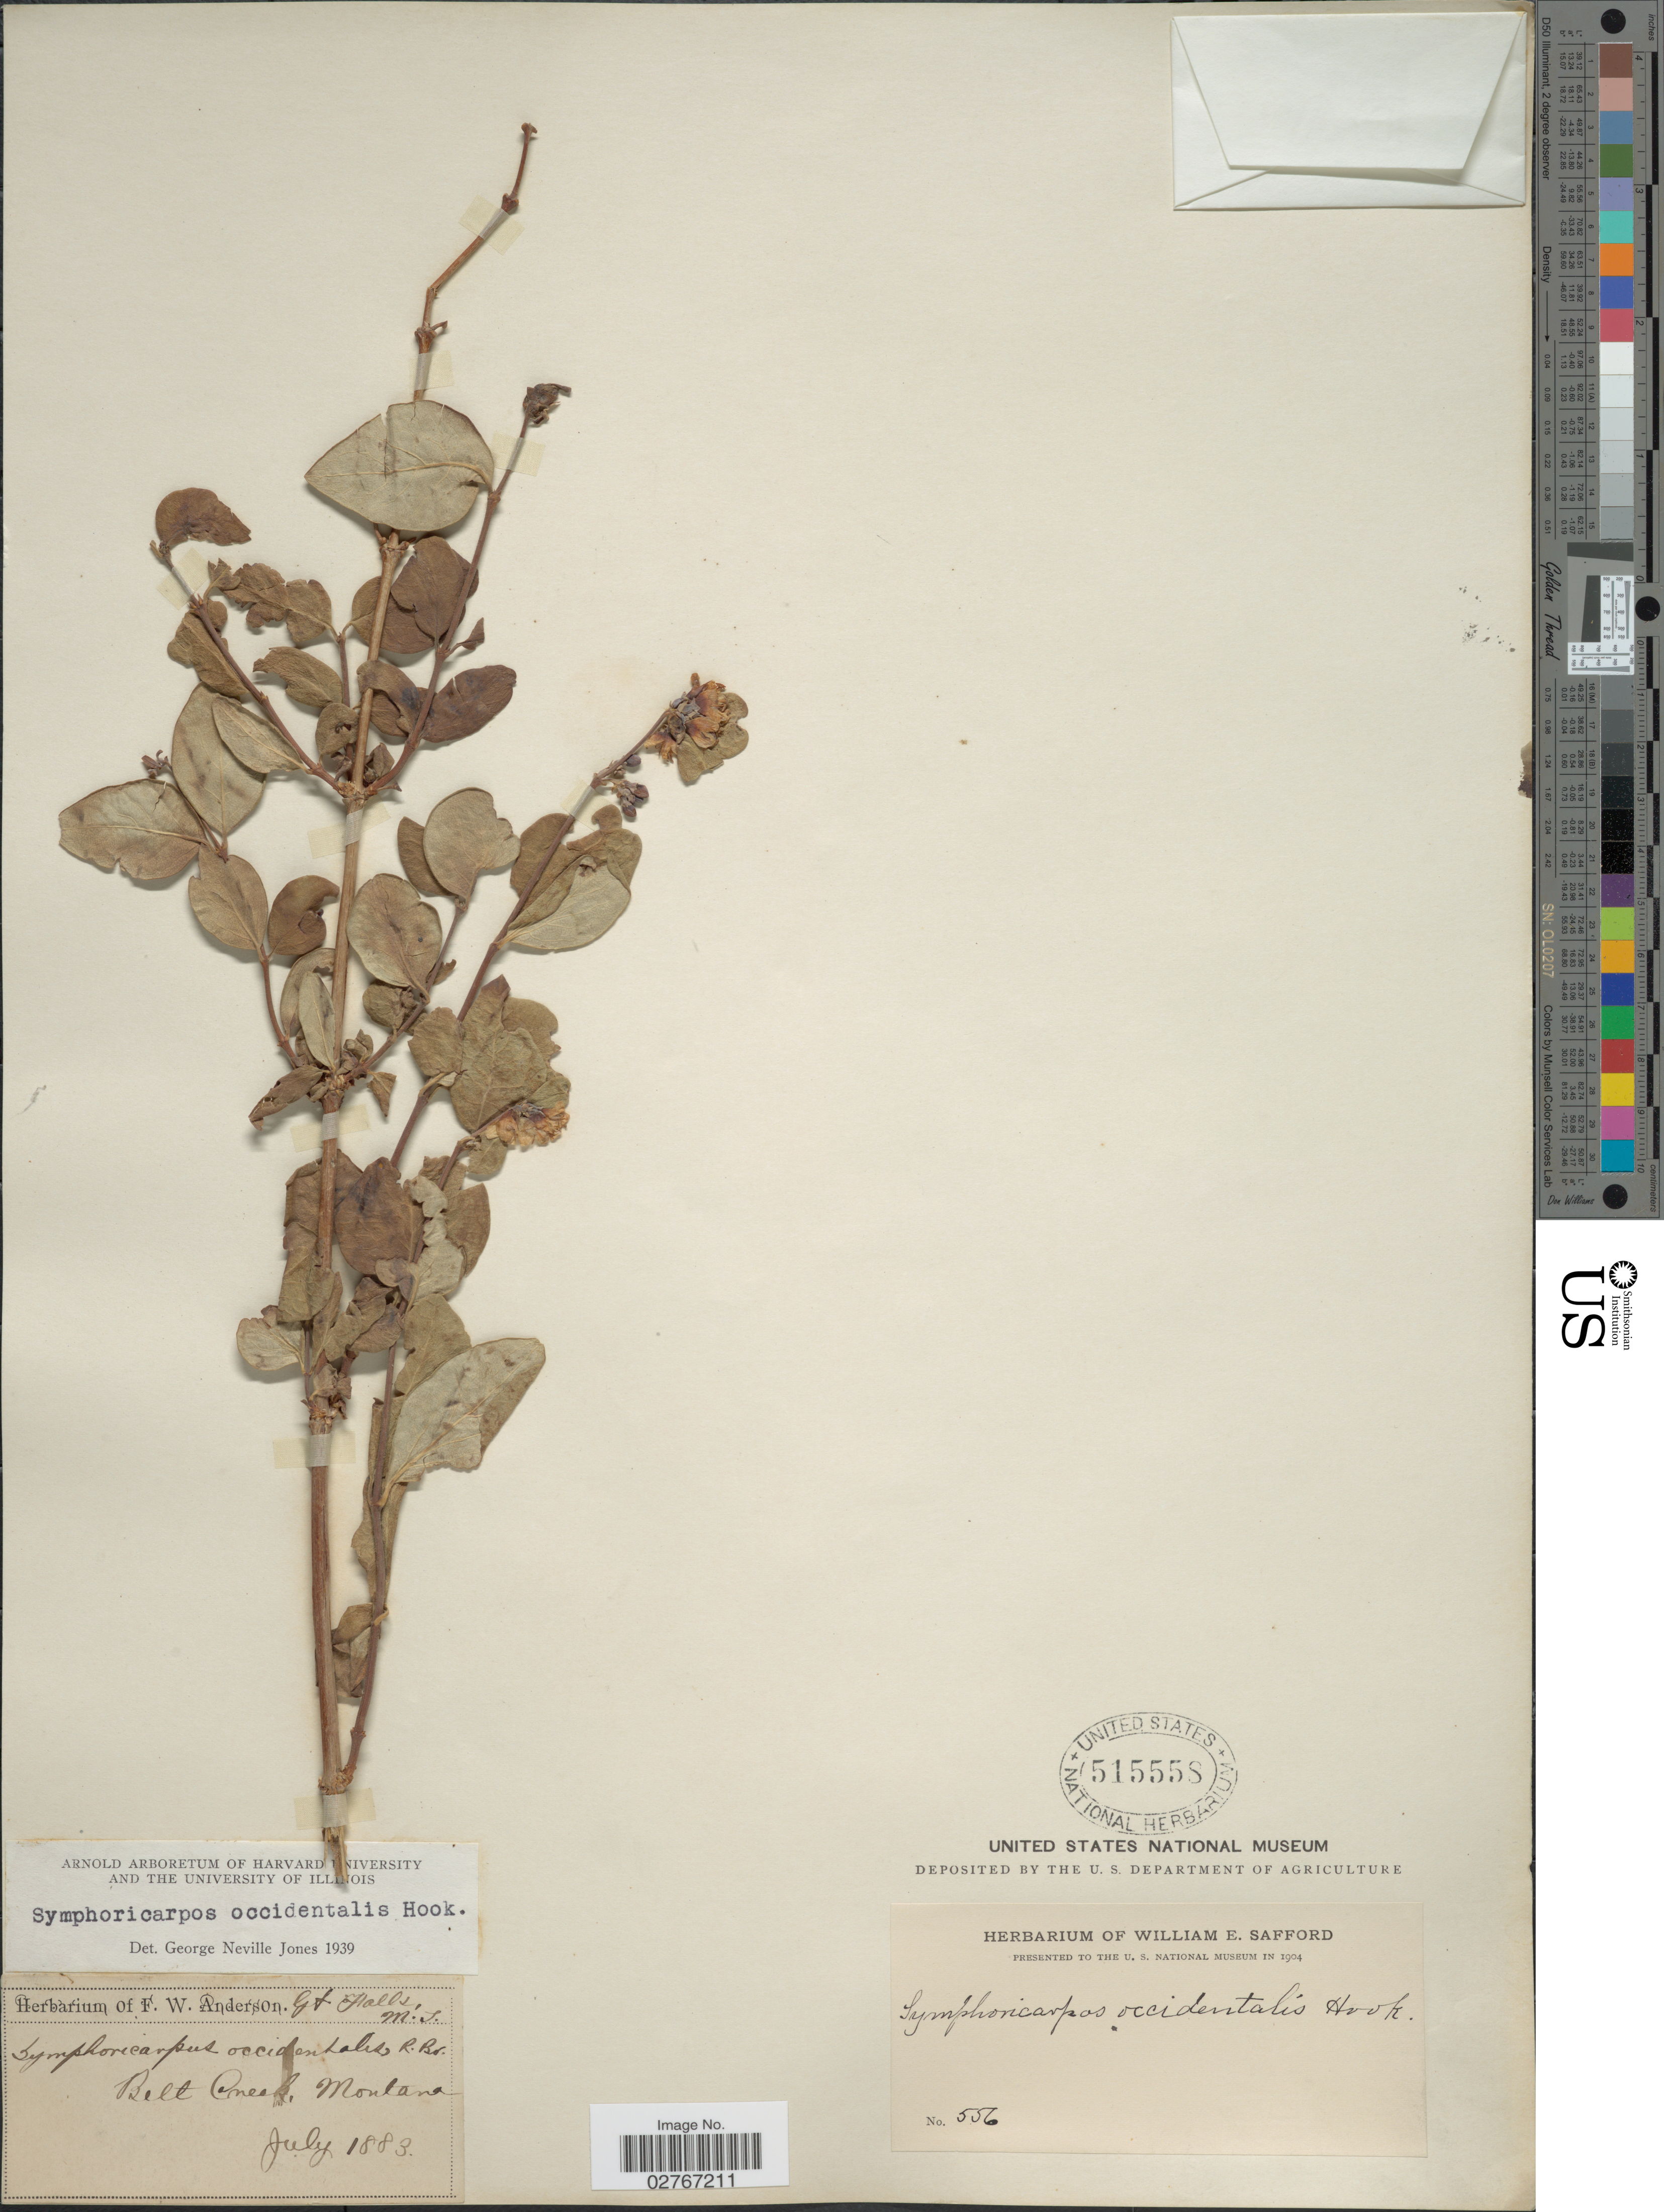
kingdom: Plantae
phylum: Tracheophyta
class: Magnoliopsida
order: Dipsacales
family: Caprifoliaceae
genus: Symphoricarpos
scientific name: Symphoricarpos occidentalis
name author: (R. Br.) Hook.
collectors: M. Halls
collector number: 556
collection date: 1883-07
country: United States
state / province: Montana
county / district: Cascade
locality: Belt Creek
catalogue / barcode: US 515558